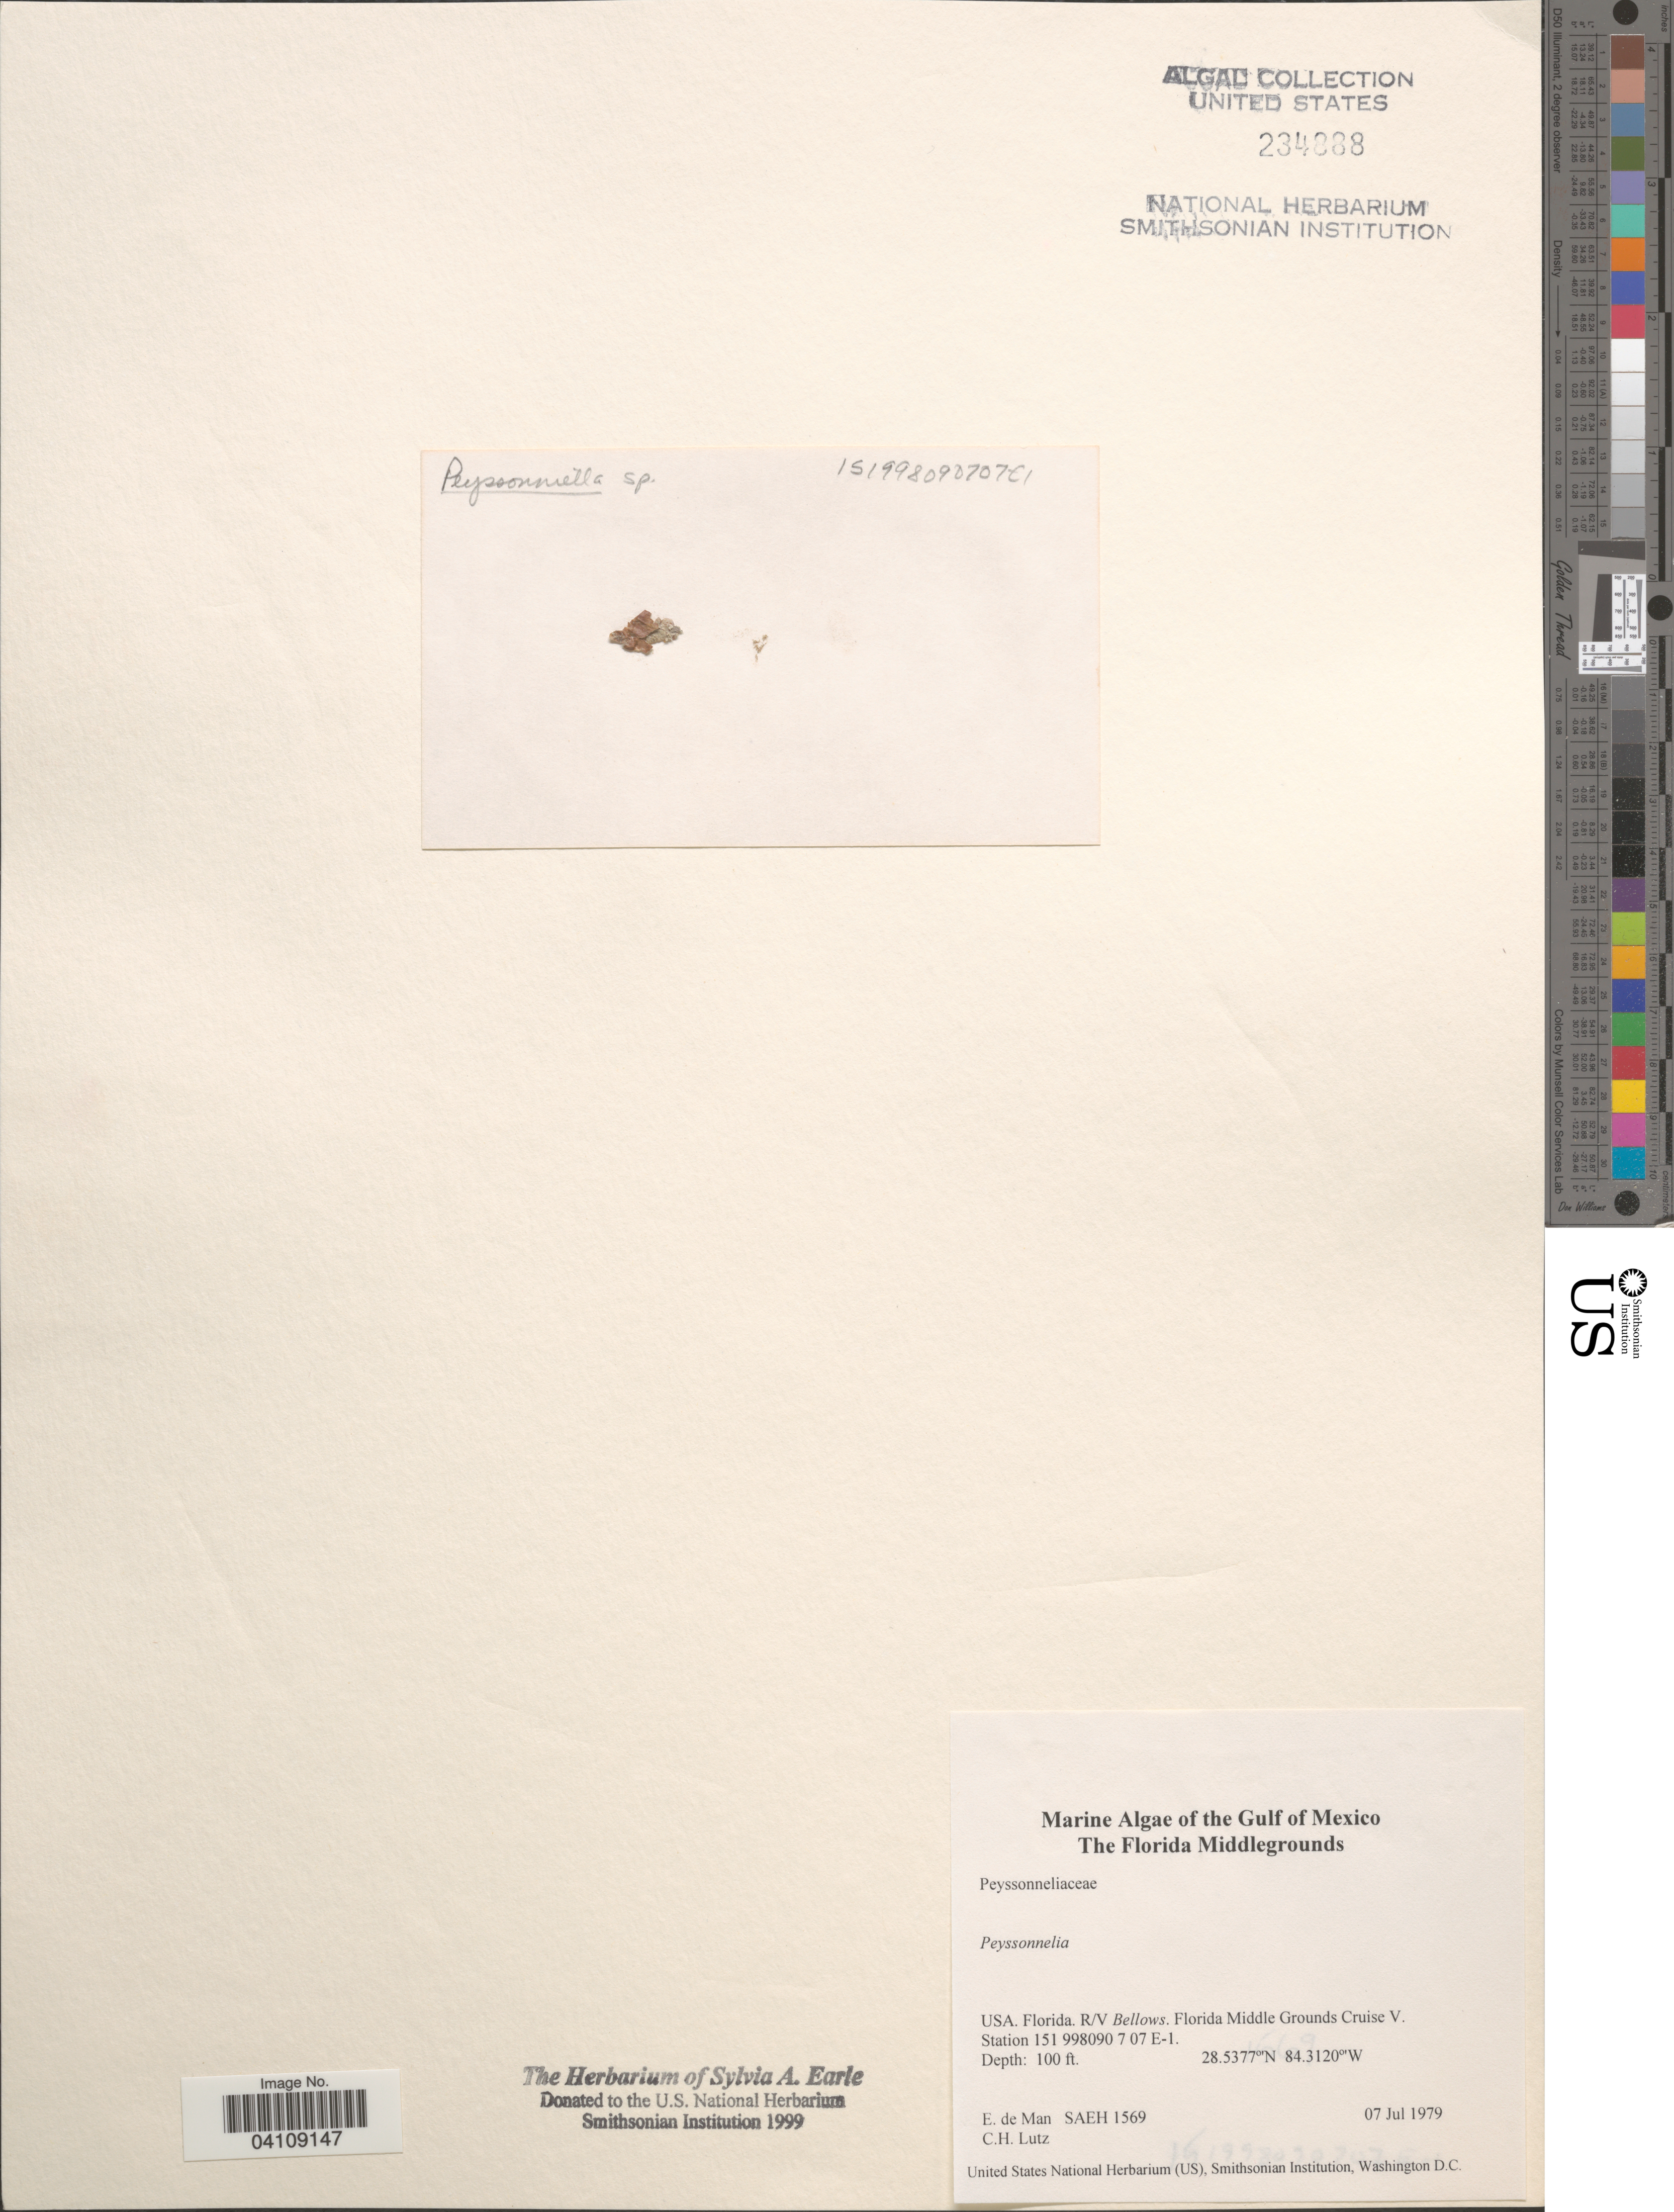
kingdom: Plantae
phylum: Rhodophyta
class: Florideophyceae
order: Peyssonneliales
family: Peyssonneliaceae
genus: Peyssonnelia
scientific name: Peyssonnelia sp.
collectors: E. de Man & C. Lutz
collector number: SAEH 1569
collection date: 1979-07-07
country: United States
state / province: Florida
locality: Gulf of Mexico. The Florida Middlegrounds. R/V Bellows. Florida Middle Grounds Cruise V. Station 151 998090 7 07 E-1.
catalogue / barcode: US 234888